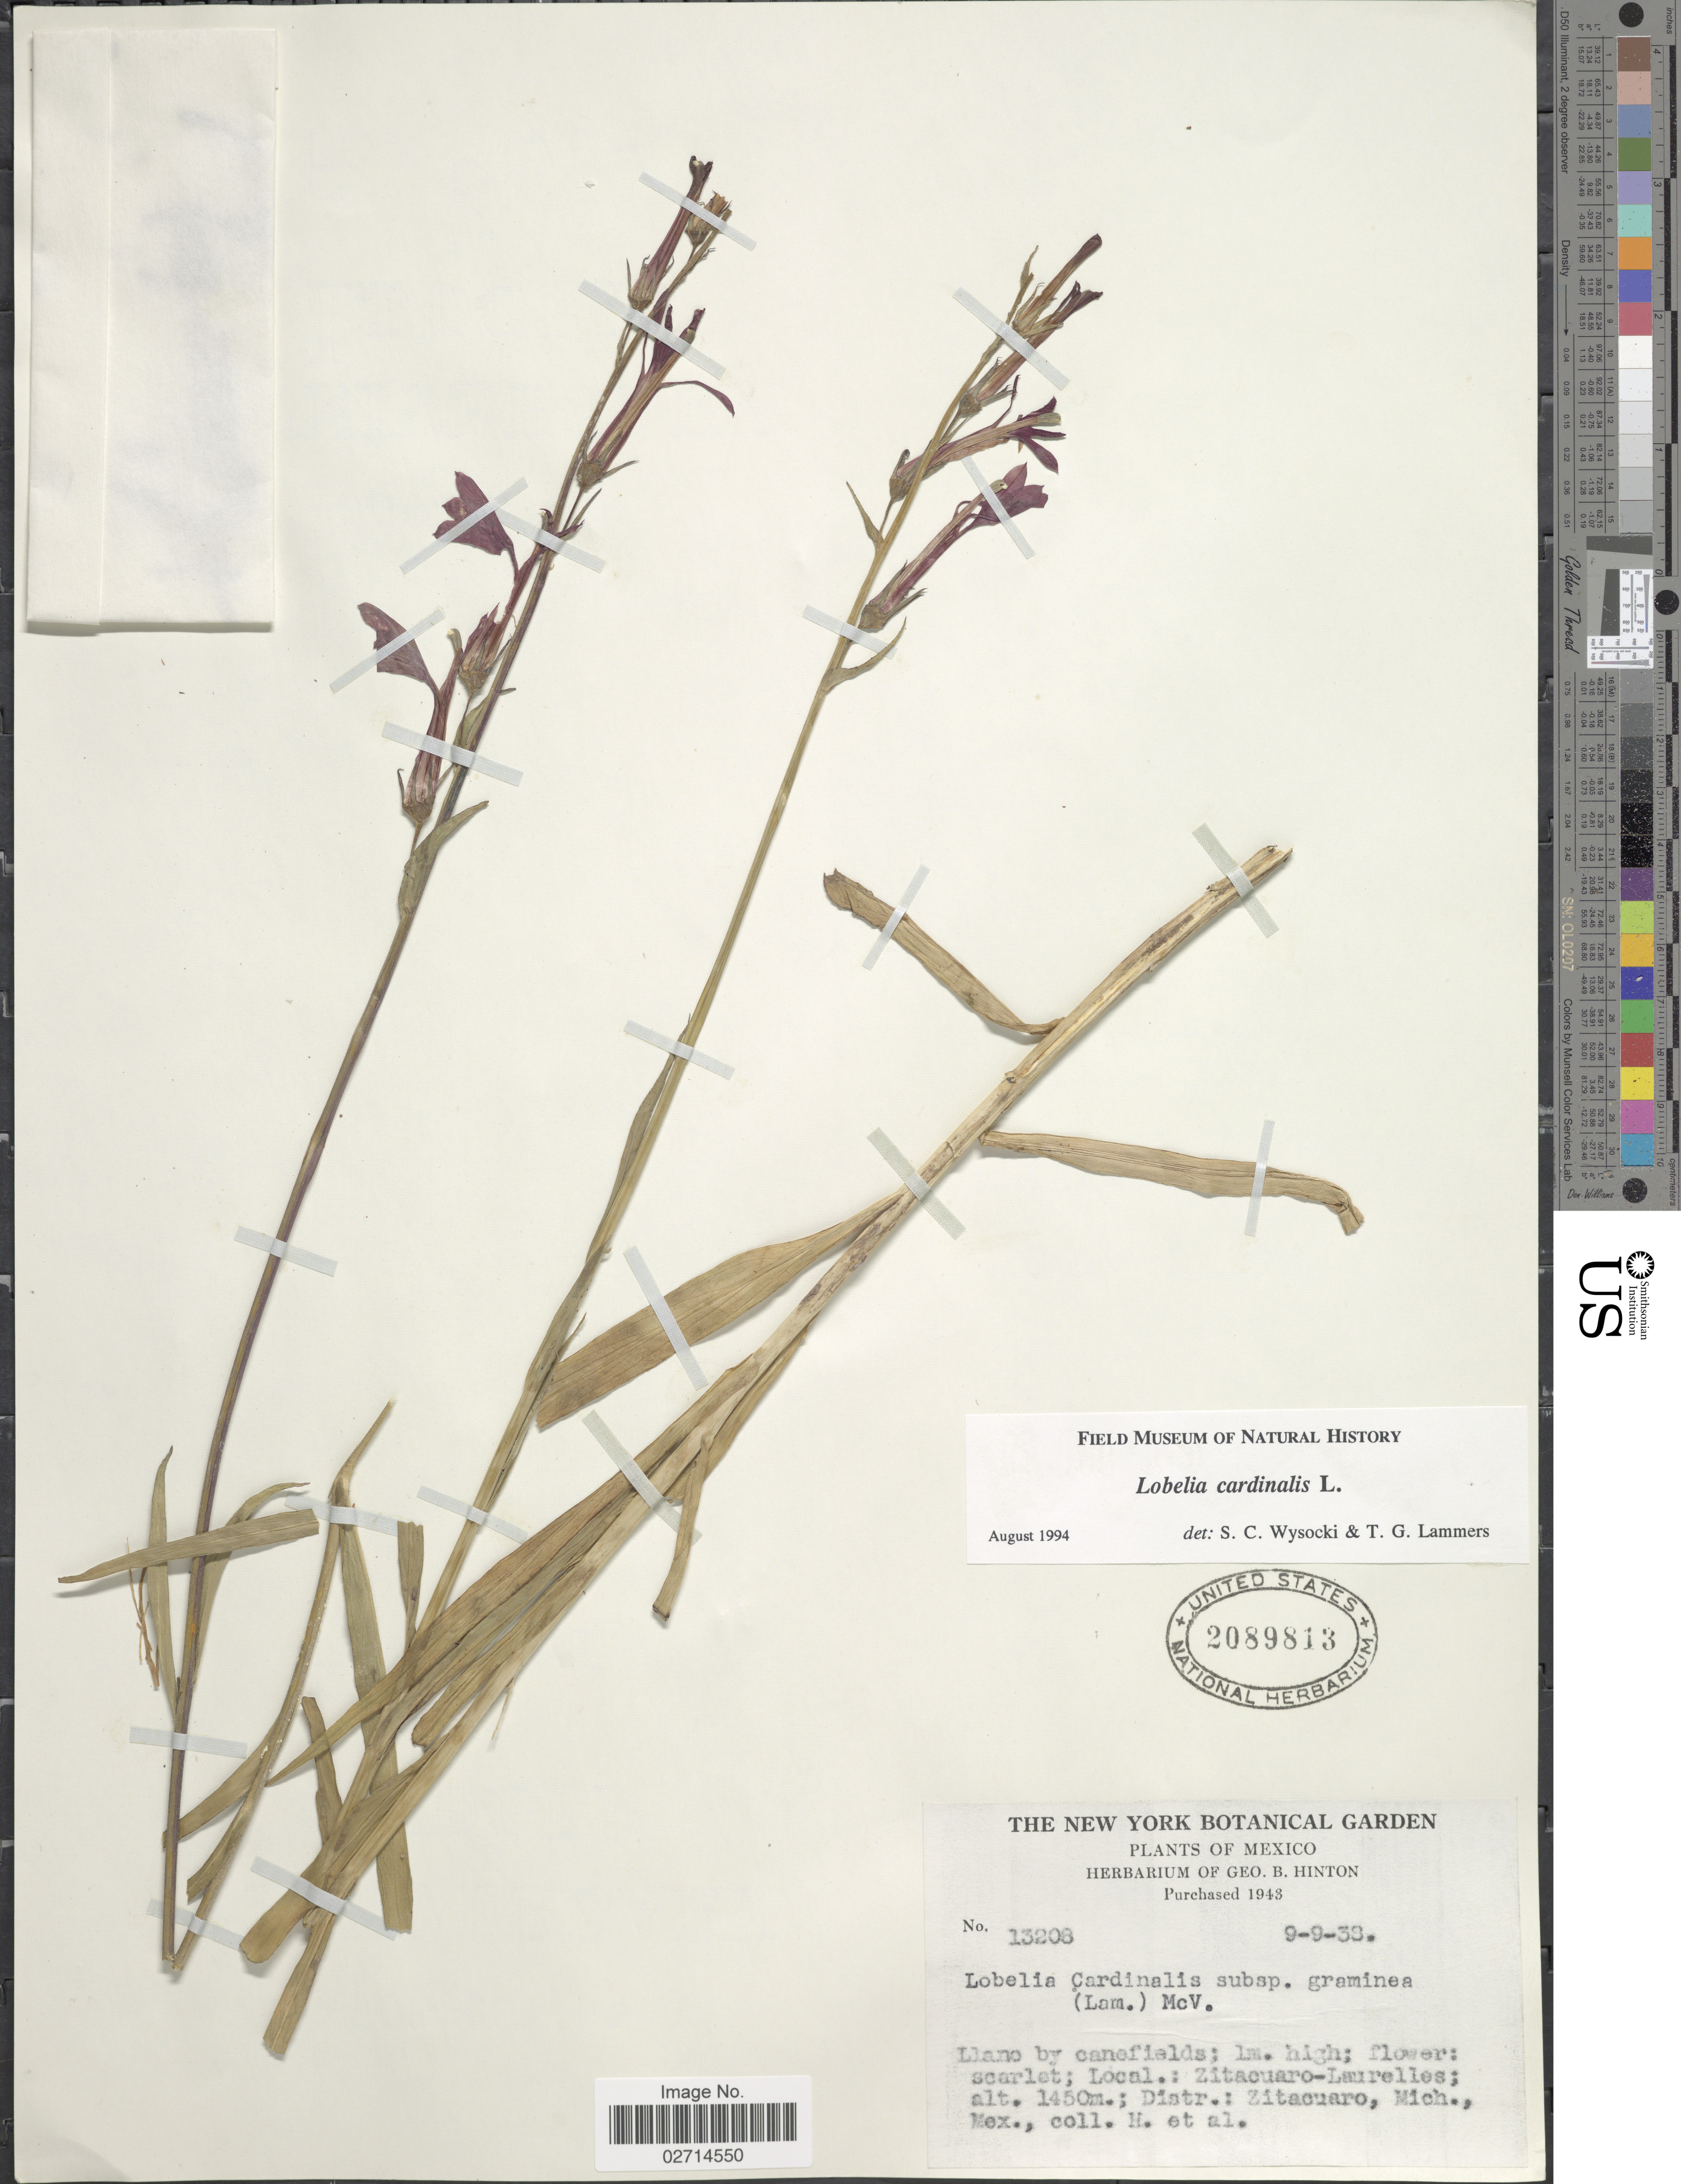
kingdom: Plantae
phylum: Tracheophyta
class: Magnoliopsida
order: Asterales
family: Campanulaceae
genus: Lobelia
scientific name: Lobelia cardinalis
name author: L.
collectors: G. B. Hinton & et al.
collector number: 13208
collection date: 1938-09-09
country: Mexico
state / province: Michoacán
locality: Llano by canefields. Zitacuaro - Laurelles. District Zitacuaro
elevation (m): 1450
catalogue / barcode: US 2089813